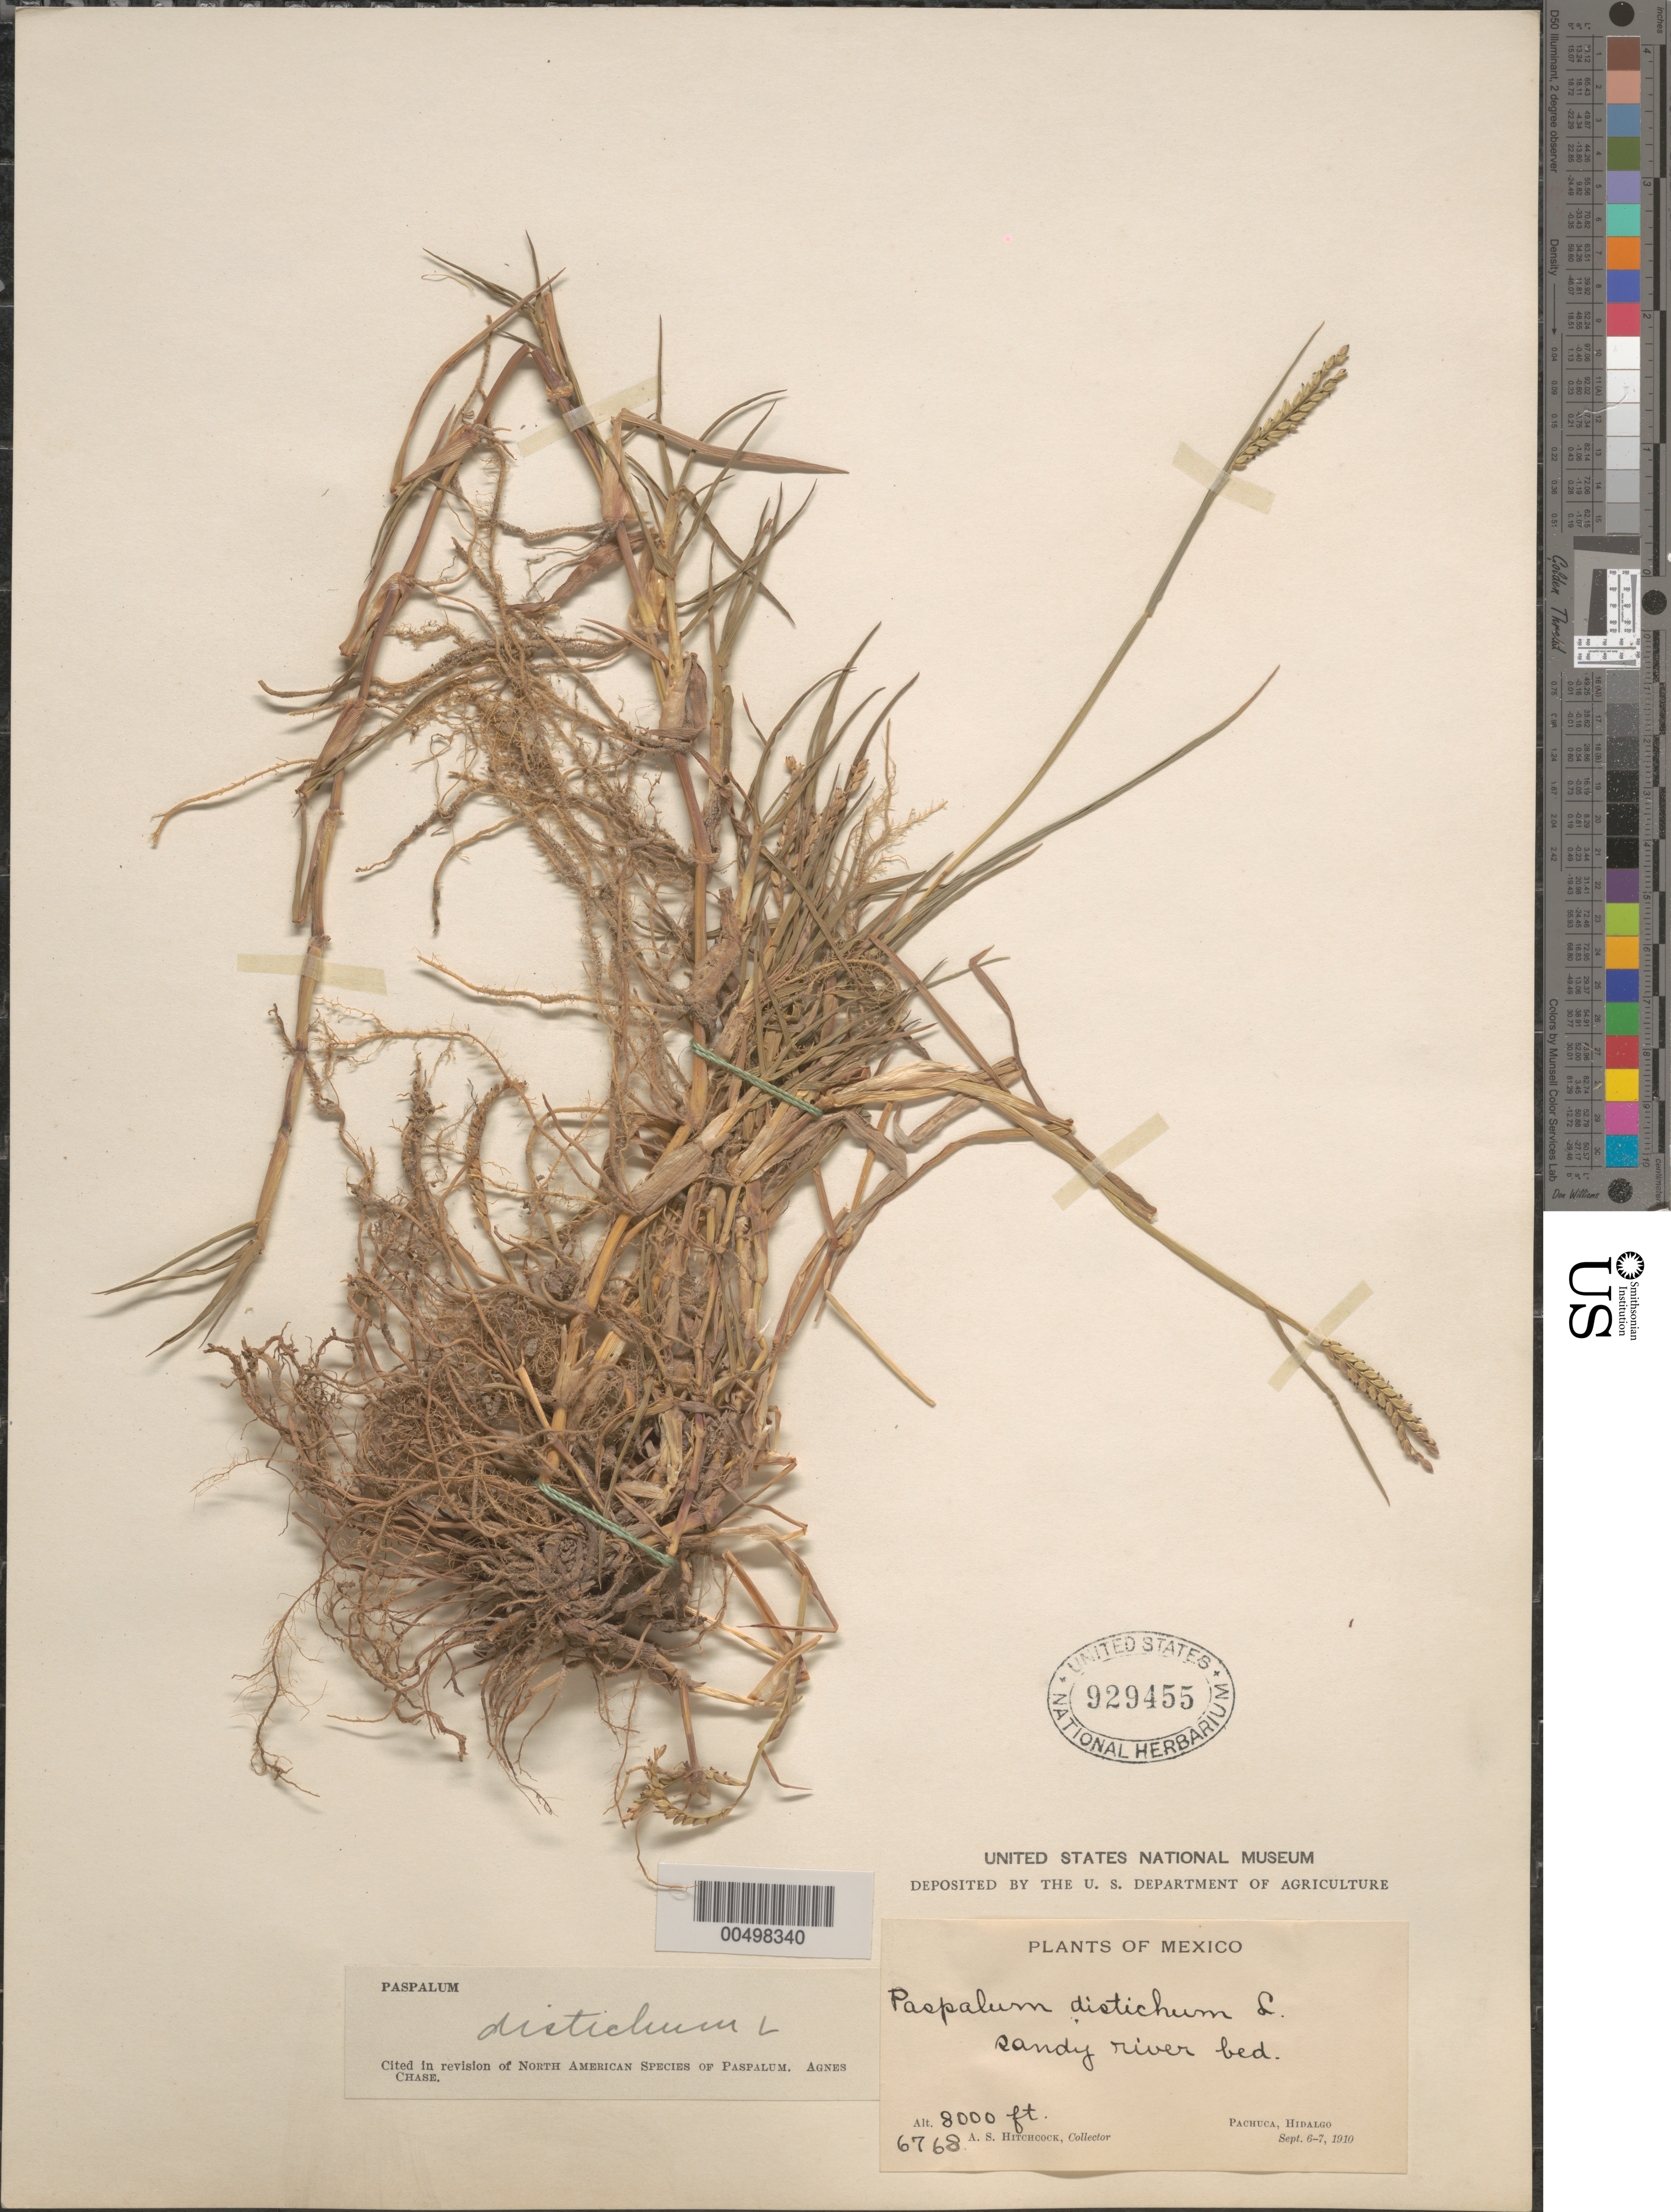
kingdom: Plantae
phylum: Tracheophyta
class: Liliopsida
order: Poales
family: Poaceae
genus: Paspalum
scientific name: Paspalum paspaloides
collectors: A. S. Hitchcock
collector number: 6768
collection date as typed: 6 Sep 1910 to 7 Sep 1910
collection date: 1910-09-06/1910-09-07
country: Mexico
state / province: Hidalgo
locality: Pachuca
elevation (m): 2438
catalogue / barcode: US 929455